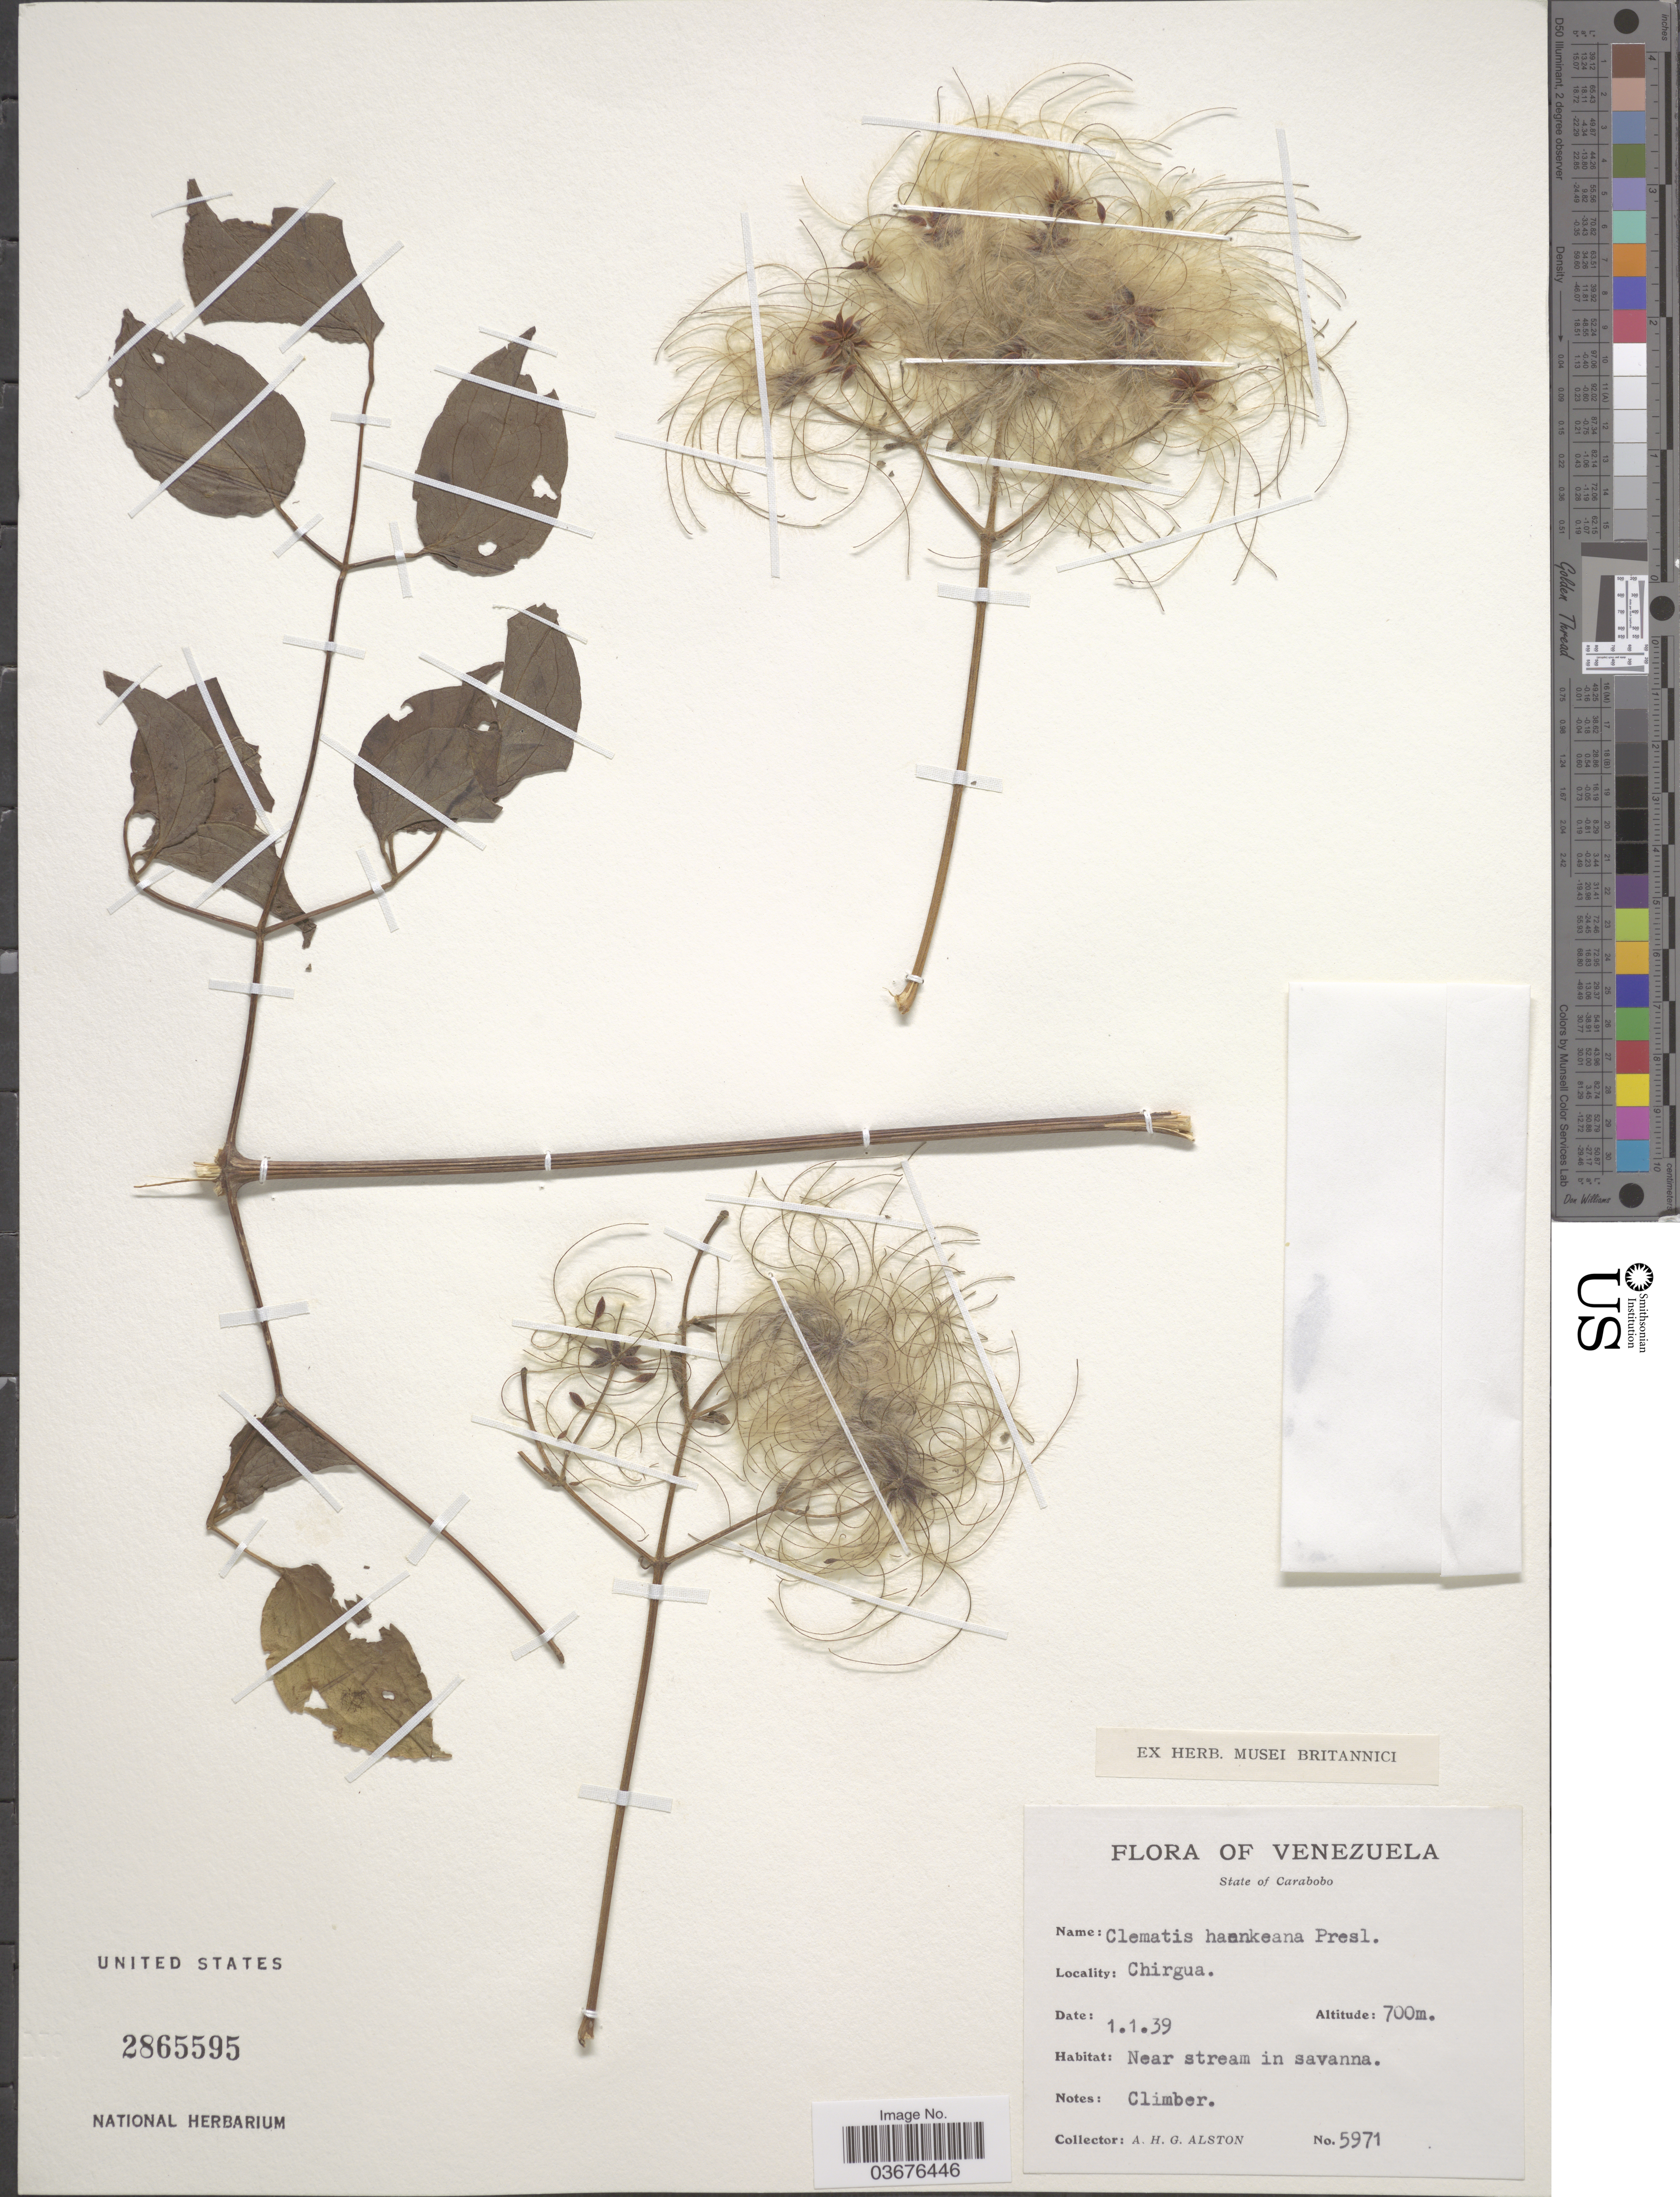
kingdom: Plantae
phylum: Tracheophyta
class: Magnoliopsida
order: Ranunculales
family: Ranunculaceae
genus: Clematis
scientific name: Clematis haenkeana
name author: C. Presl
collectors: A. H. Alston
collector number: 5971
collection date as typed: Transcribed d/m/y: 1/1/39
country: Venezuela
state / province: Carabobo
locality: Chirgua.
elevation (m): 700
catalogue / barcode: US 2865595